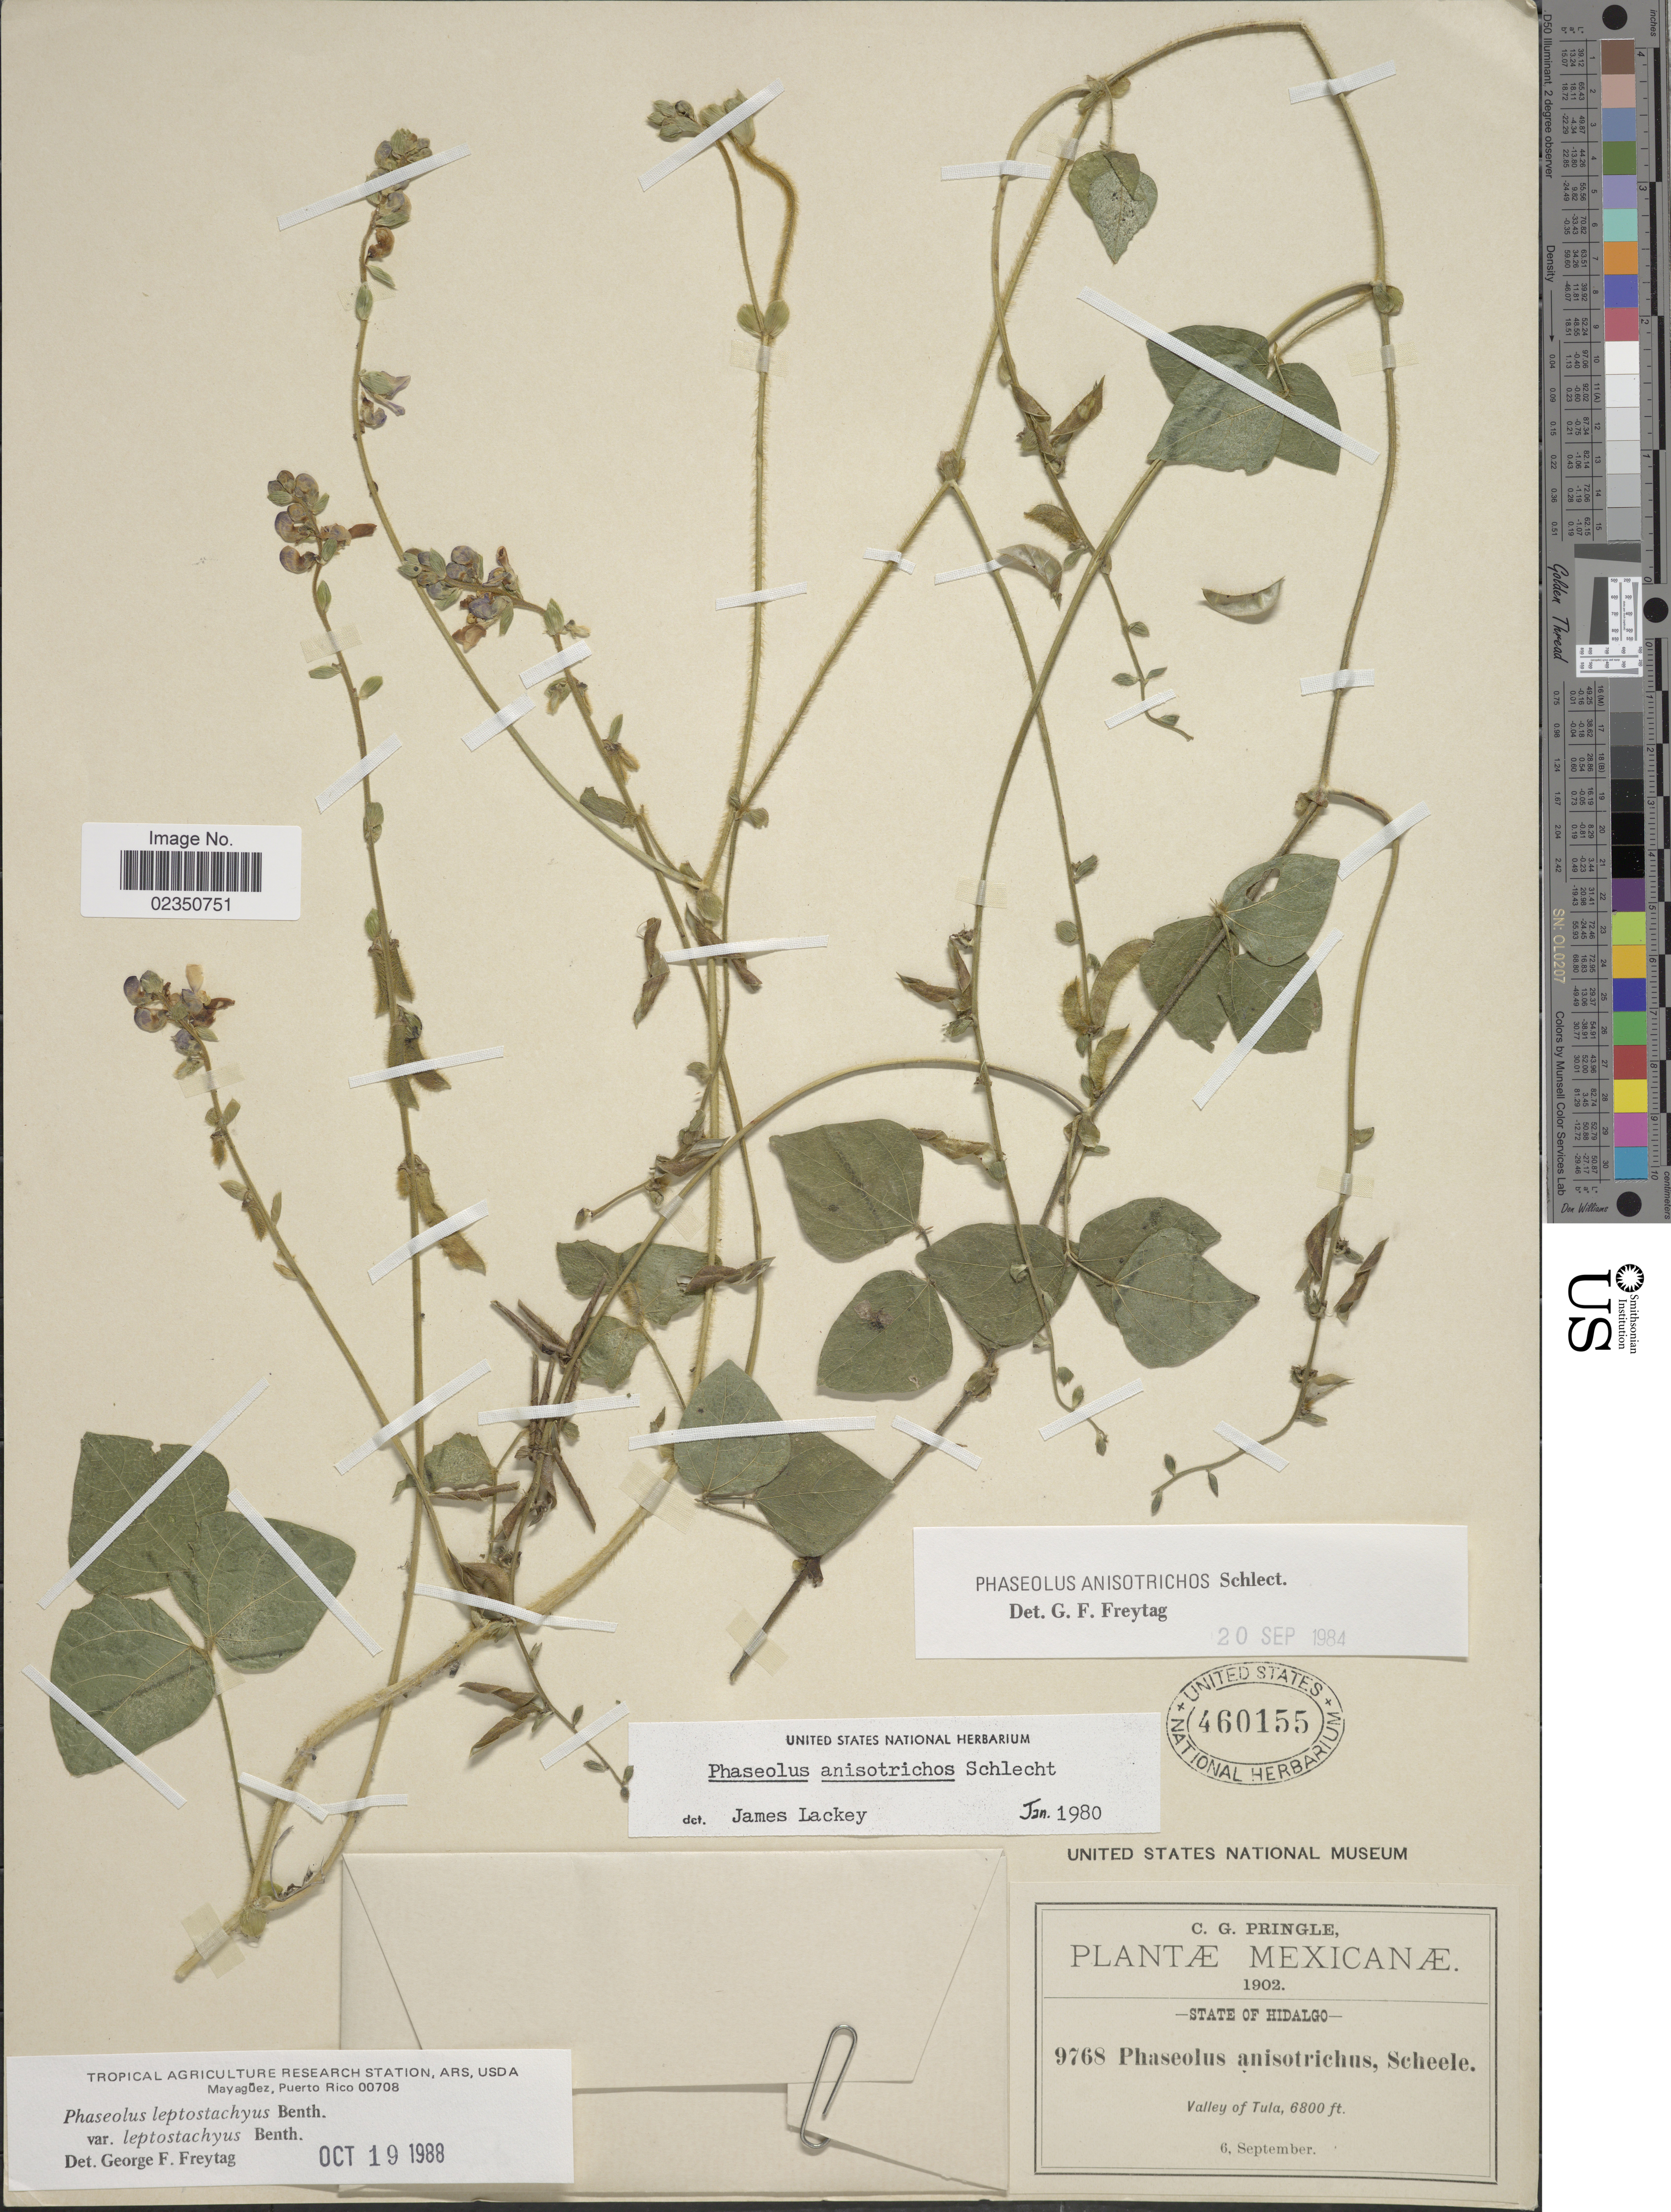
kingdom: Plantae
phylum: Tracheophyta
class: Magnoliopsida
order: Fabales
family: Fabaceae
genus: Phaseolus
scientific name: Phaseolus leptostachyus var. leptostachyus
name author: Benth.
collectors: C. G. Pringle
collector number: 9768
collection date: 1902-09-06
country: Mexico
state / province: Hidalgo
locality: Valley of Tula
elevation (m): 2073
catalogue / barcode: US 460155